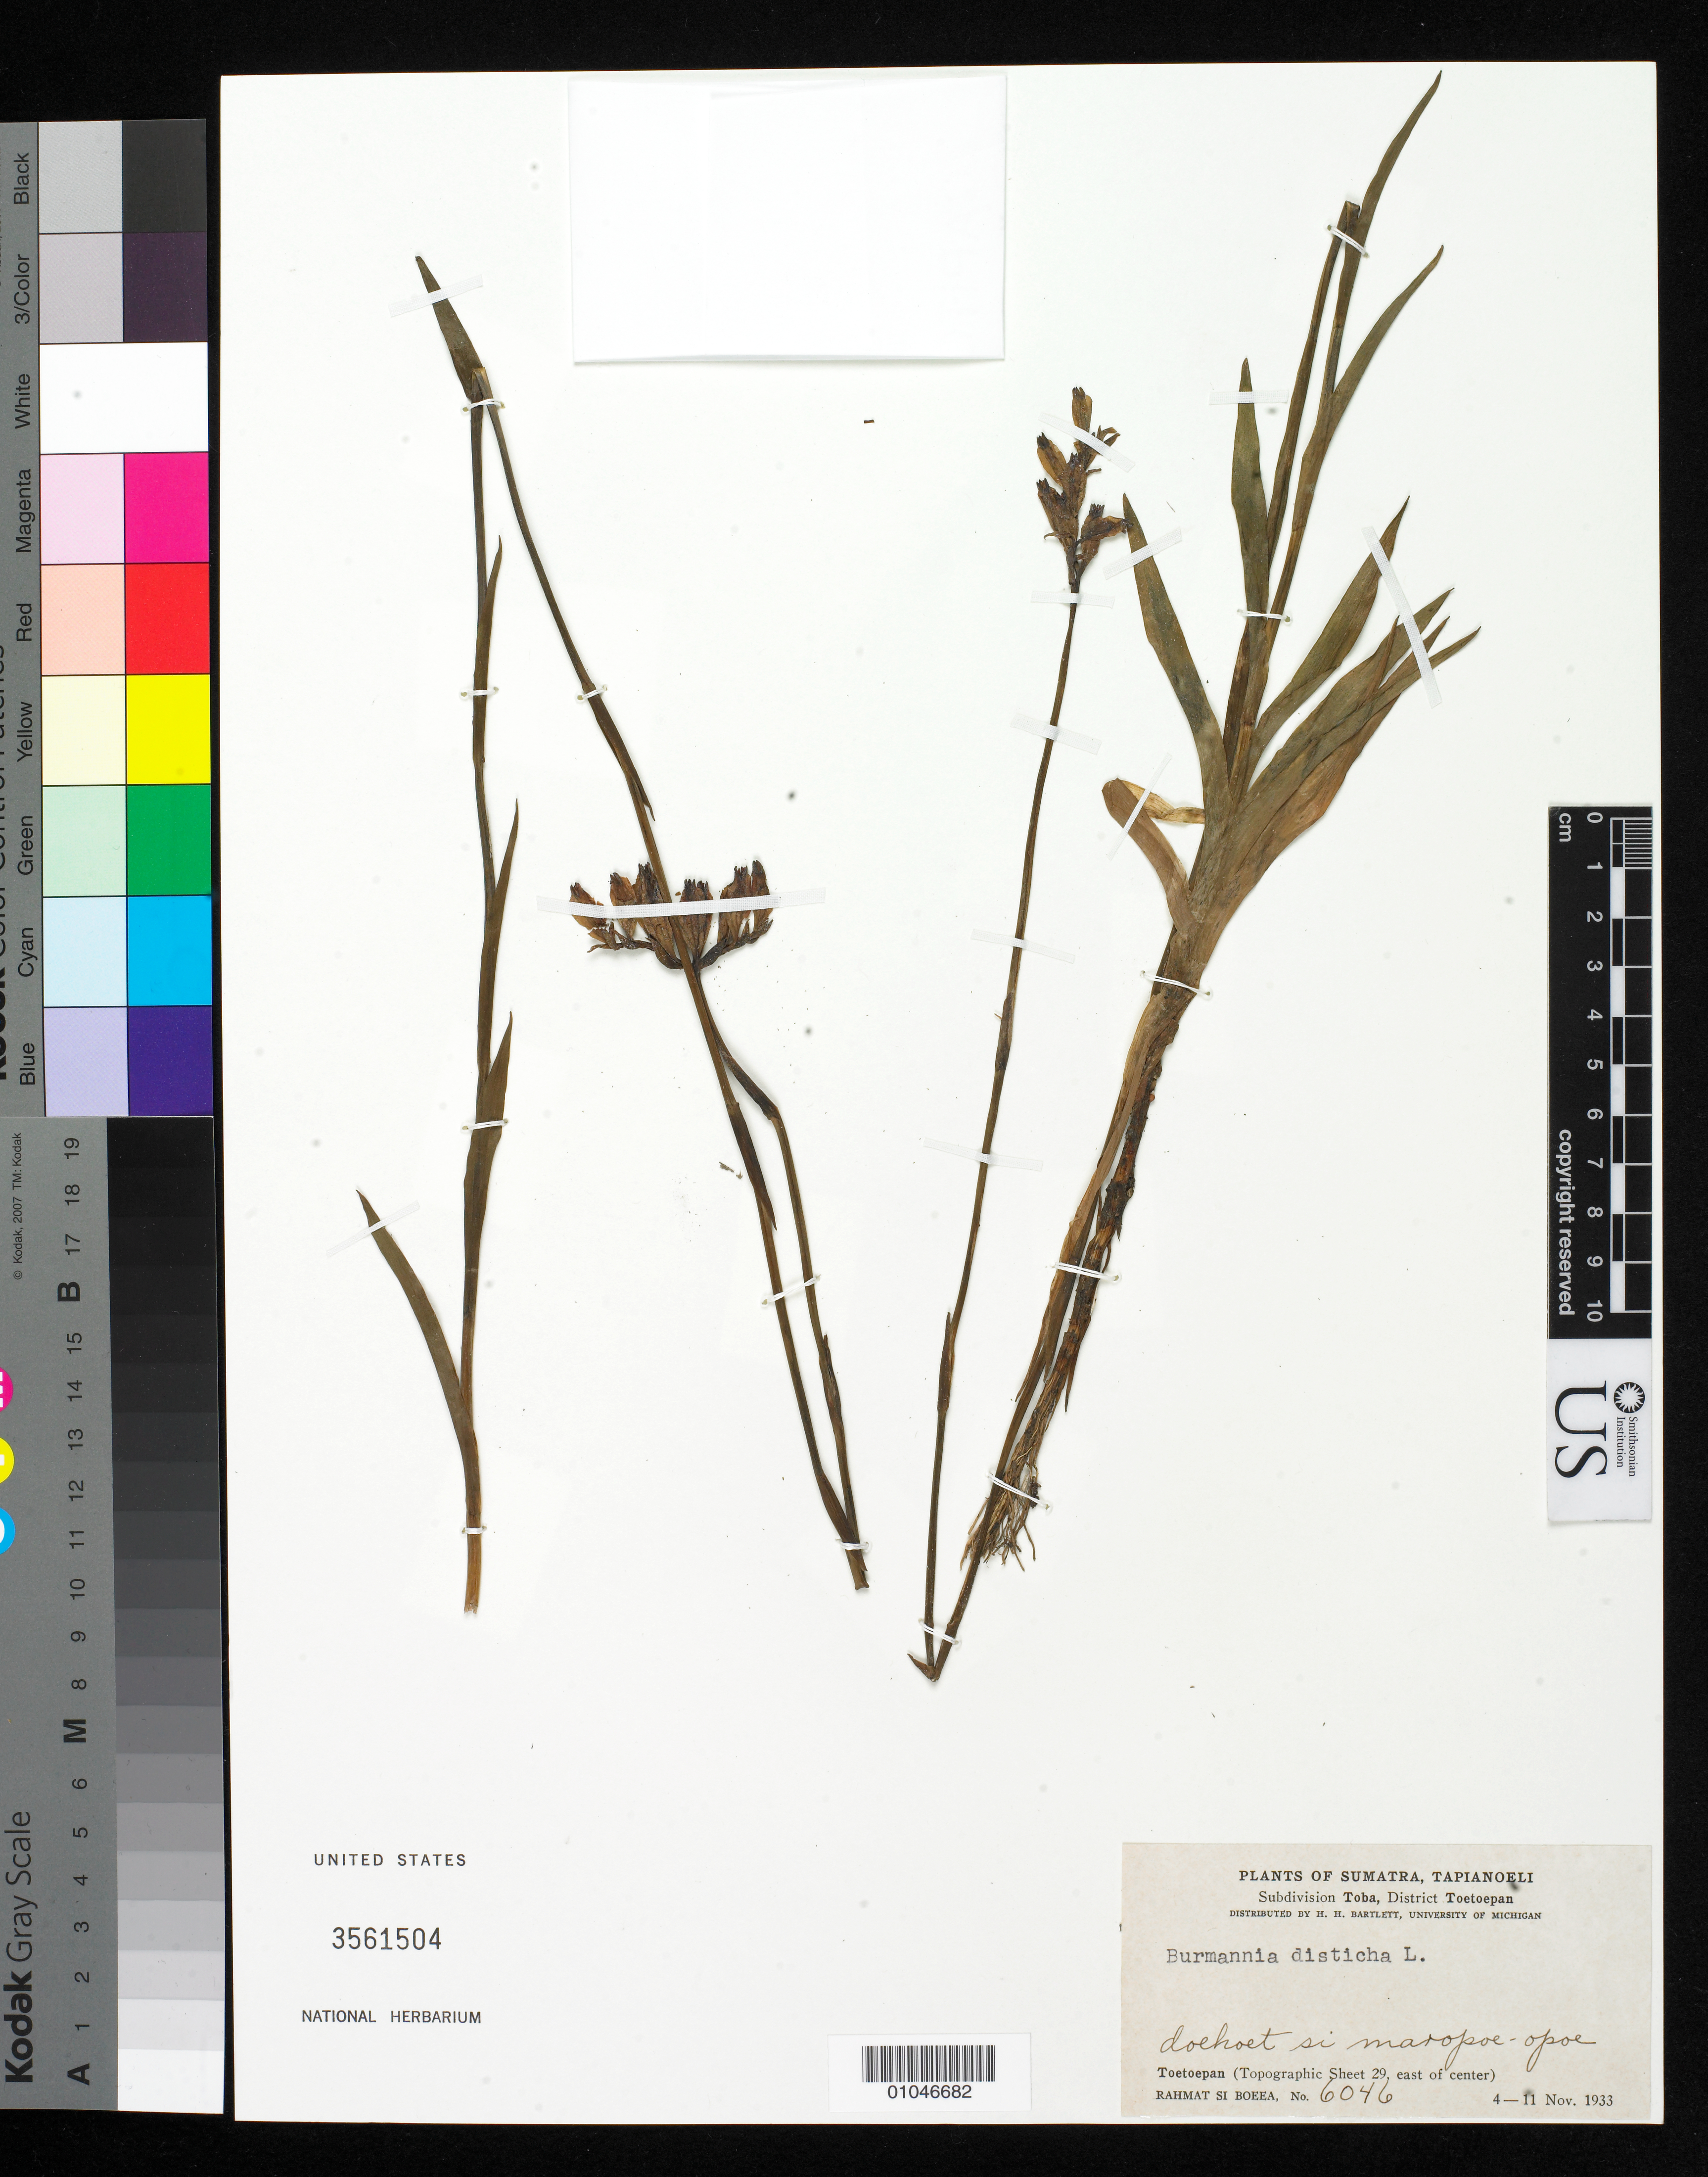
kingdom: Plantae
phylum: Tracheophyta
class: Liliopsida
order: Dioscoreales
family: Burmanniaceae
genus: Burmannia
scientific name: Burmannia disticha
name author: L.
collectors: Rahmat Si Boeea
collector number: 6046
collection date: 1933-11-04/1933-11-11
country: Indonesia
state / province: Sumatra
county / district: Sumatera Utara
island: Sumatra I.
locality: (Tapianoeli) District Toetoepan, Subdivision Toba, Sumatra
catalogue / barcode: US 3561504